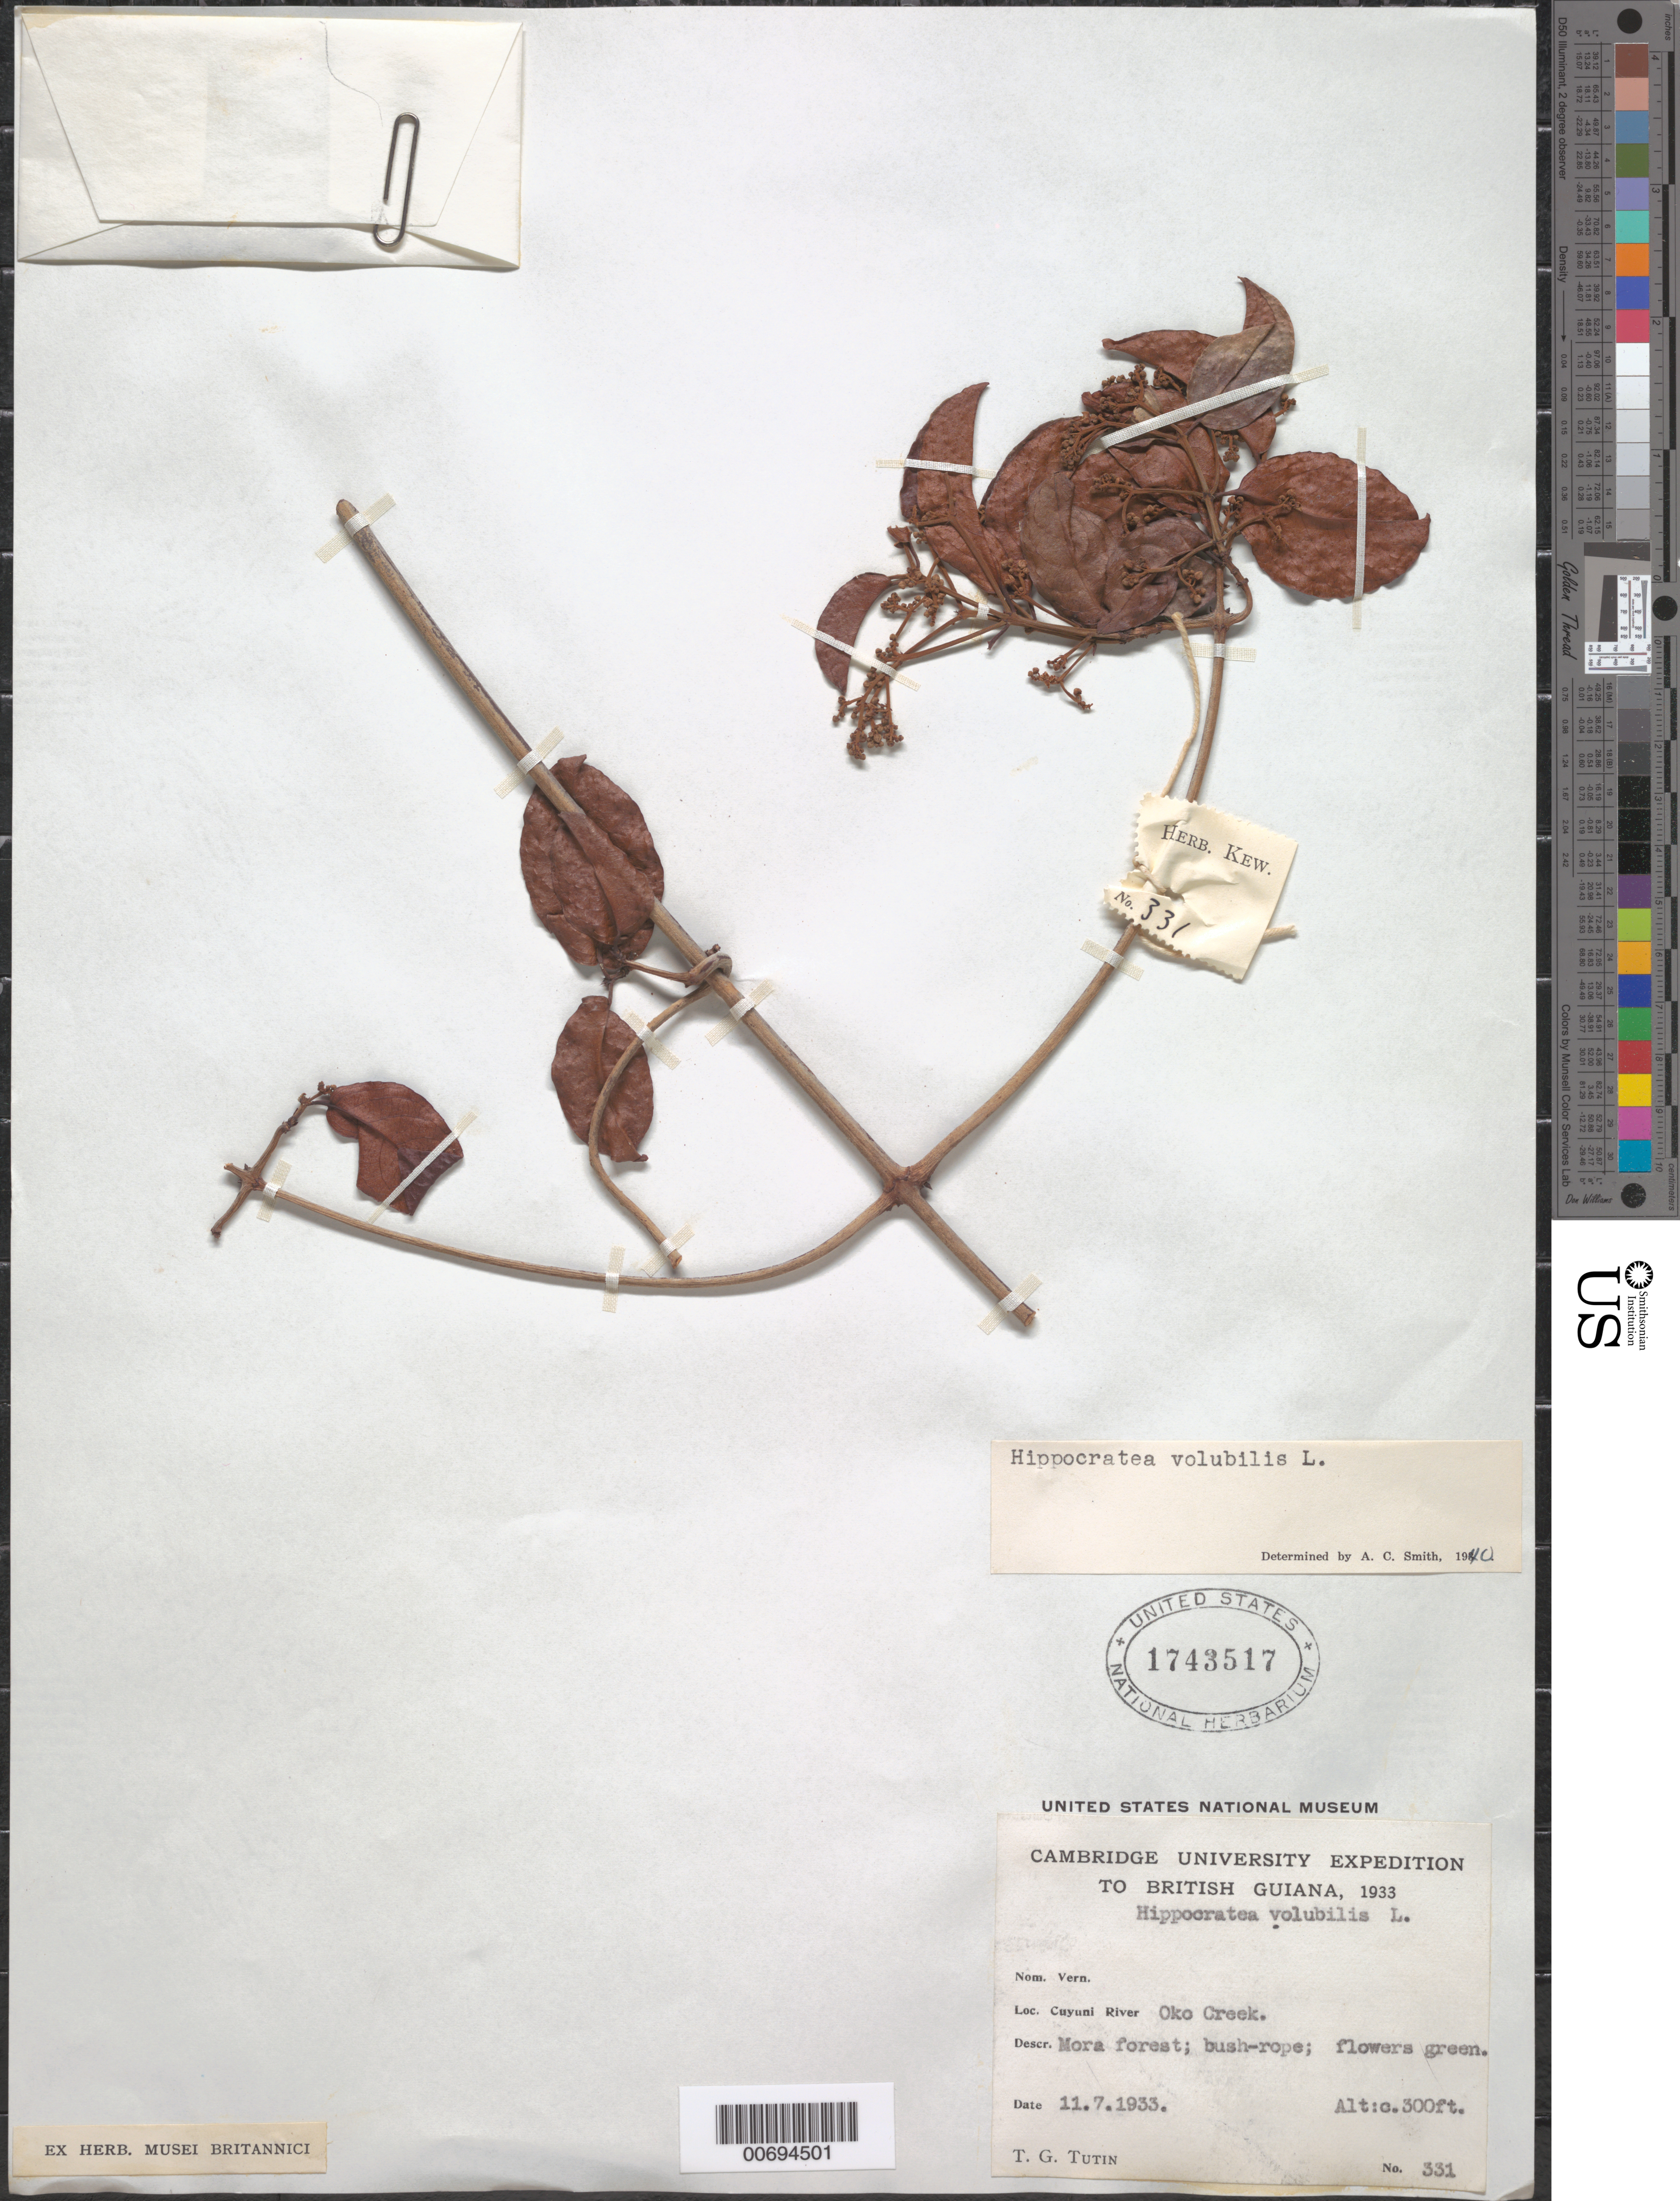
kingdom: Plantae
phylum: Tracheophyta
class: Magnoliopsida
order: Celastrales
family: Celastraceae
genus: Hippocratea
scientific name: Hippocratea volubilis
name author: L.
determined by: Smith, A. C.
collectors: T. G. Tutin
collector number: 331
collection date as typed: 11-Jul-33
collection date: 1933-07-11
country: Guyana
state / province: Cuyuni-Mazaruni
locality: Oko Creek, Cuyuni R.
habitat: Mora forest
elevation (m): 91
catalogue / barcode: US 1743517